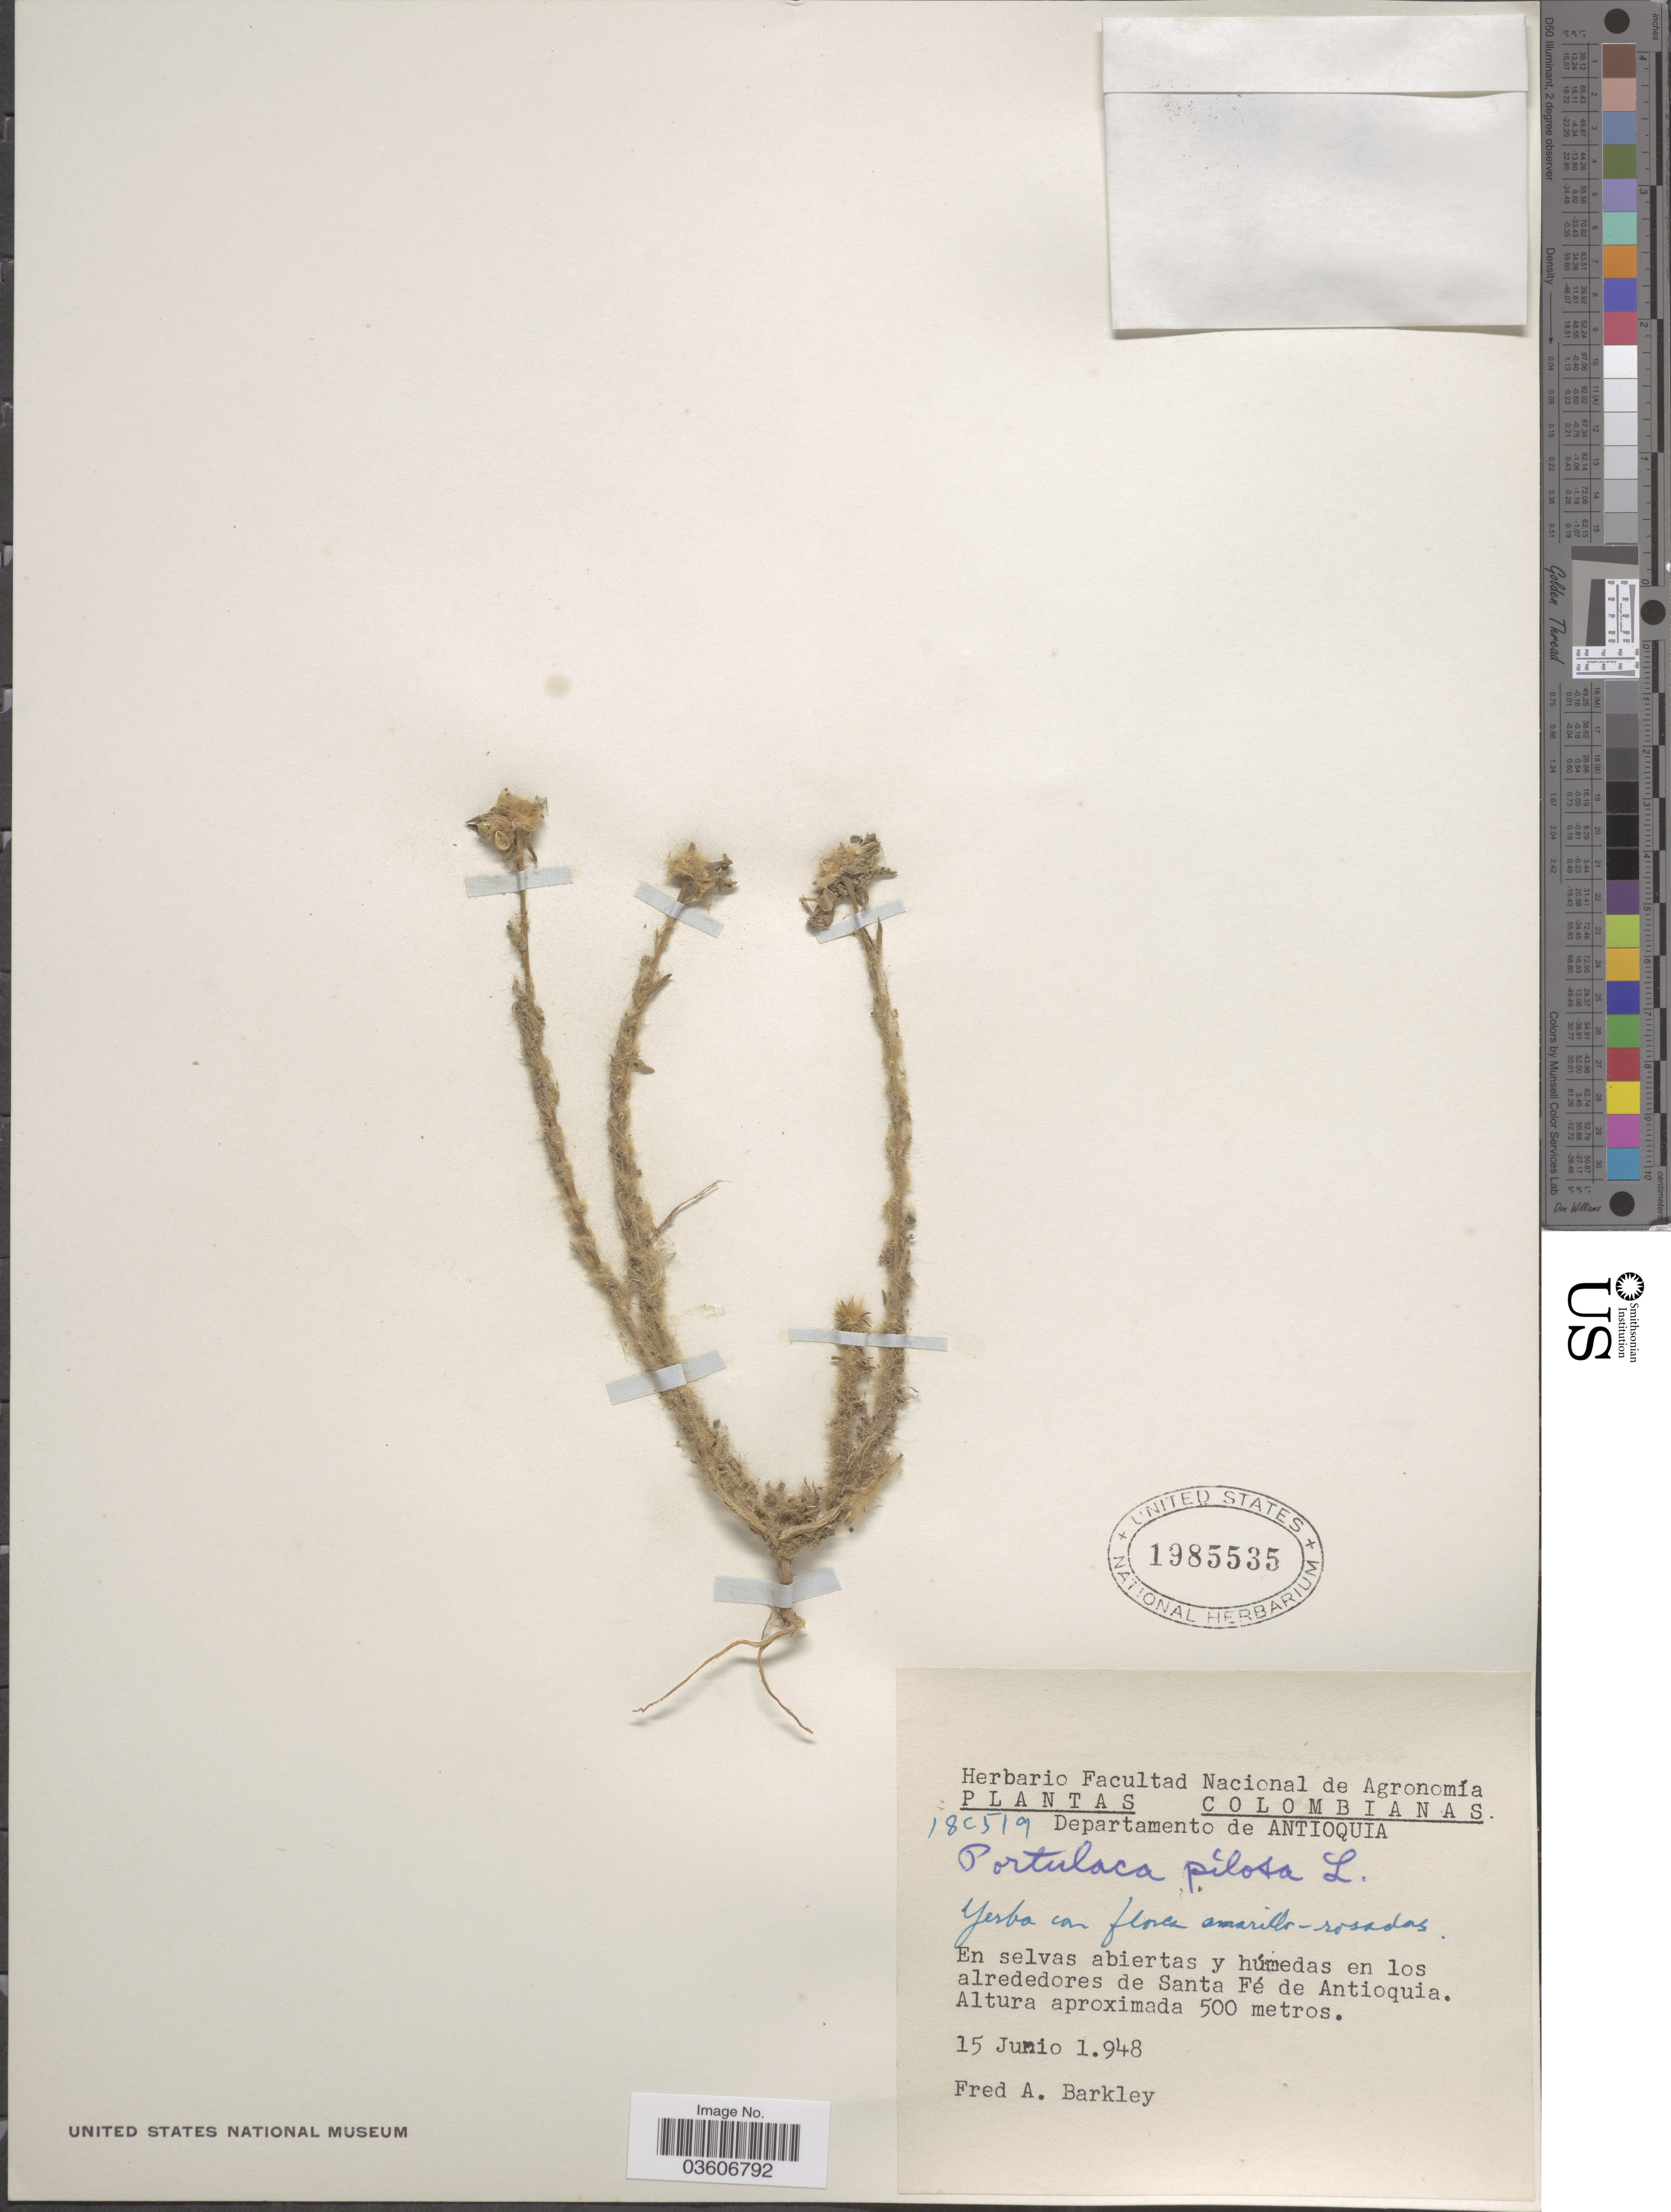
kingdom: Plantae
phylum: Tracheophyta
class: Magnoliopsida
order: Caryophyllales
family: Portulacaceae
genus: Portulaca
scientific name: Portulaca pilosa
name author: L.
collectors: F. A. Barkley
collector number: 18c519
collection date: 1948-06-15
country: Colombia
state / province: Antioquia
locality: Departamento de Antioquia. En los alrededores de Santa Fé de Antioquia.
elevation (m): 500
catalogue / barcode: US 1985535